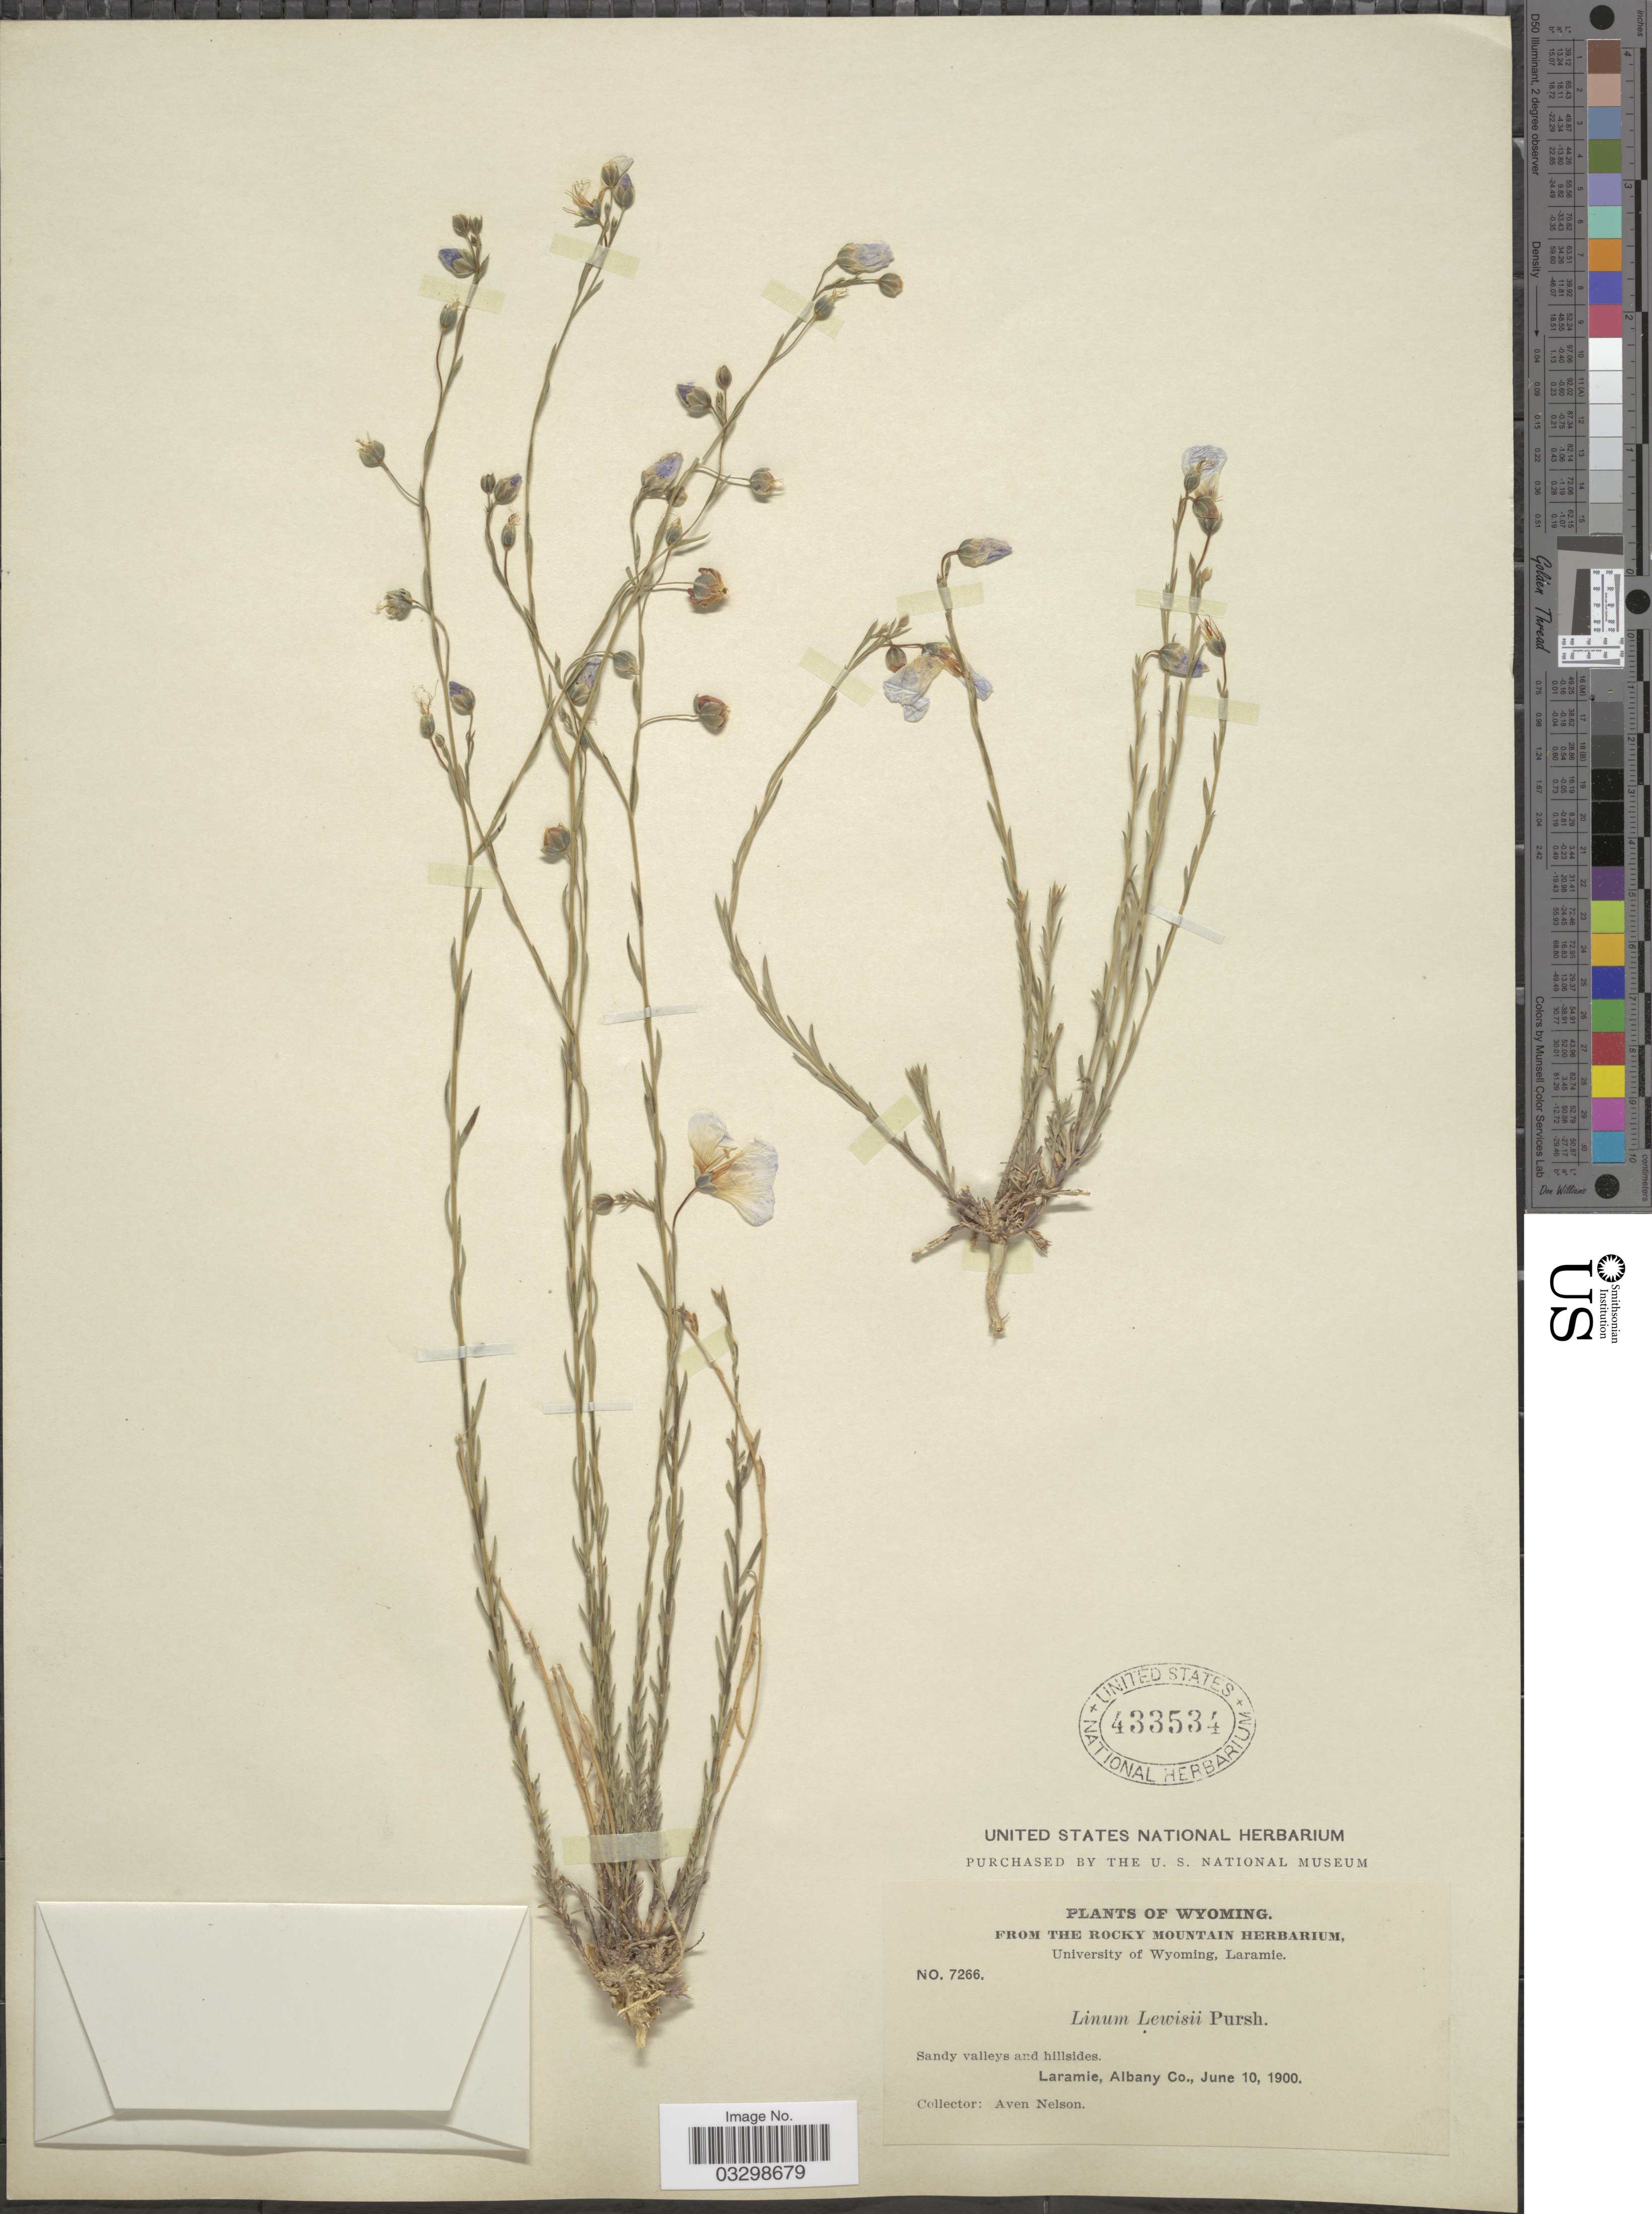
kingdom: Plantae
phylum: Tracheophyta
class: Magnoliopsida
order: Malpighiales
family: Linaceae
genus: Linum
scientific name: Linum lewisii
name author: Pursh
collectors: A. Nelson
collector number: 7266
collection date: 1900-06-10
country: United States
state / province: Wyoming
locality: Laramie, Albany Co.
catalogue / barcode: US 433534